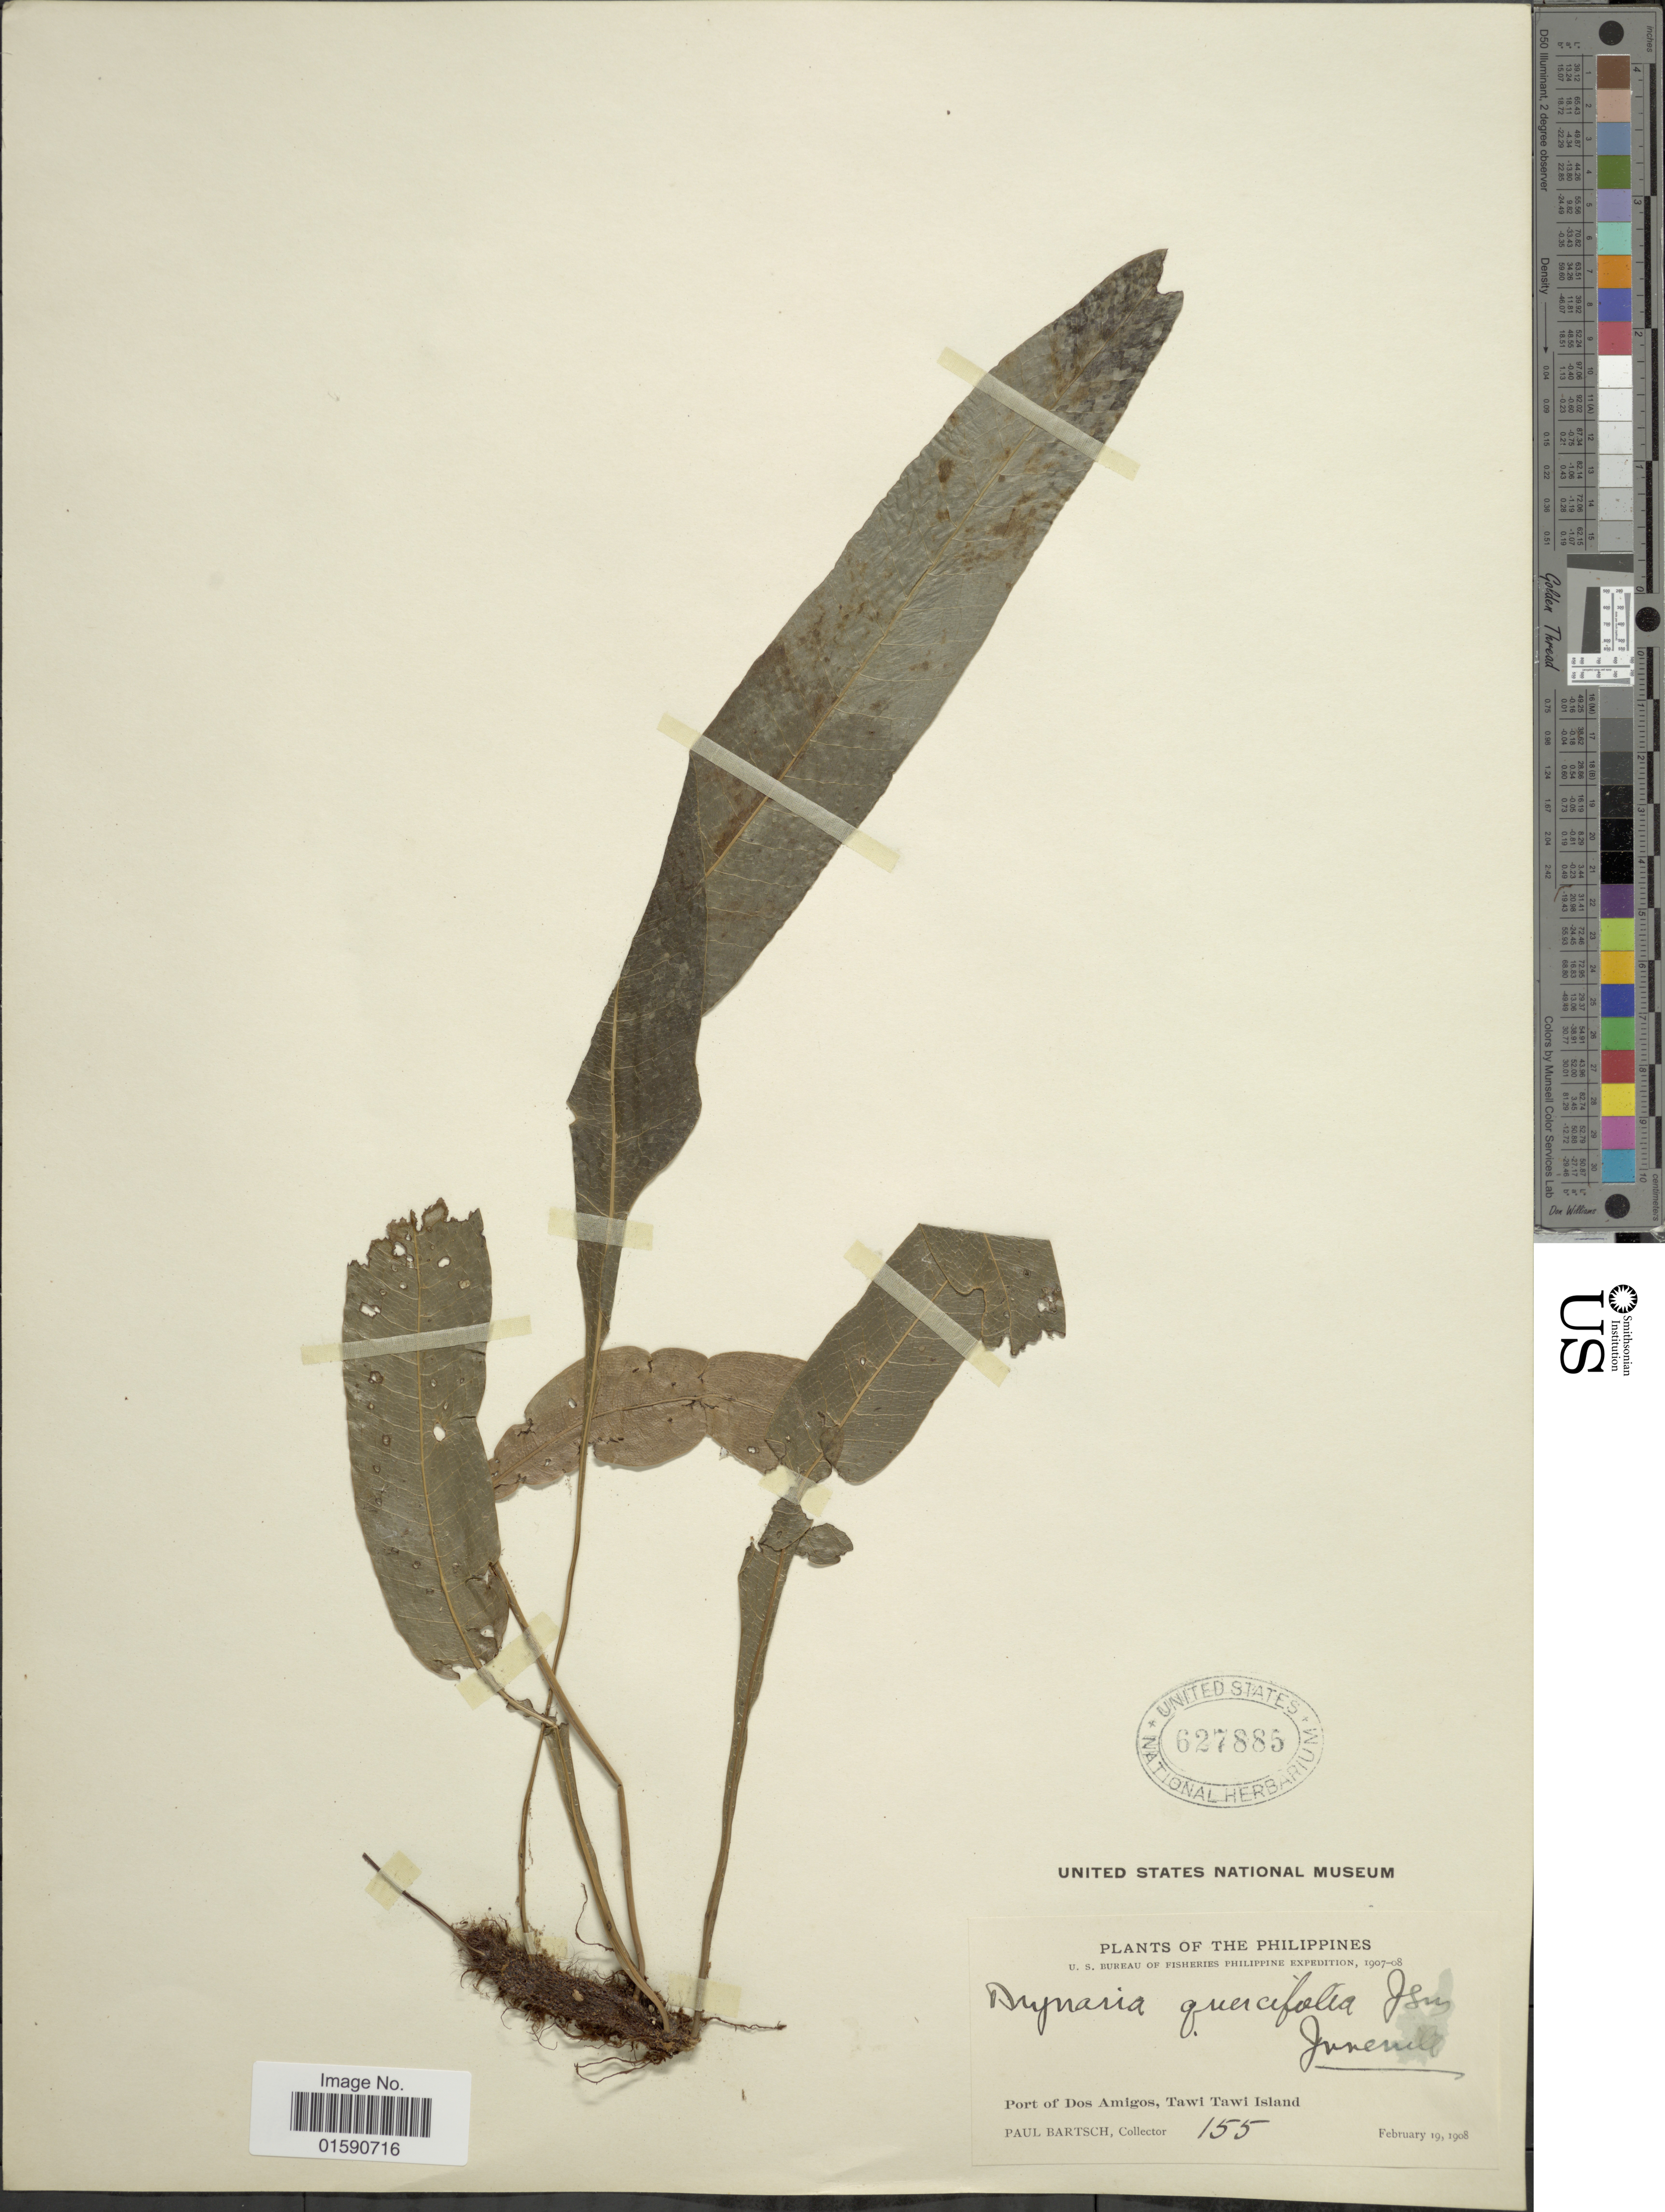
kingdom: Plantae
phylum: Tracheophyta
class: Polypodiopsida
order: Polypodiales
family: Polypodiaceae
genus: Drynaria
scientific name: Drynaria quercifolia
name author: (L.) J. Sm.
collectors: P. Bartsch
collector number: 155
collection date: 1908-02-19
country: Philippines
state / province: Muslim Mindanao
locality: Port of Dos Amigos, Tawi Tawi Island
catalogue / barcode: US 627885